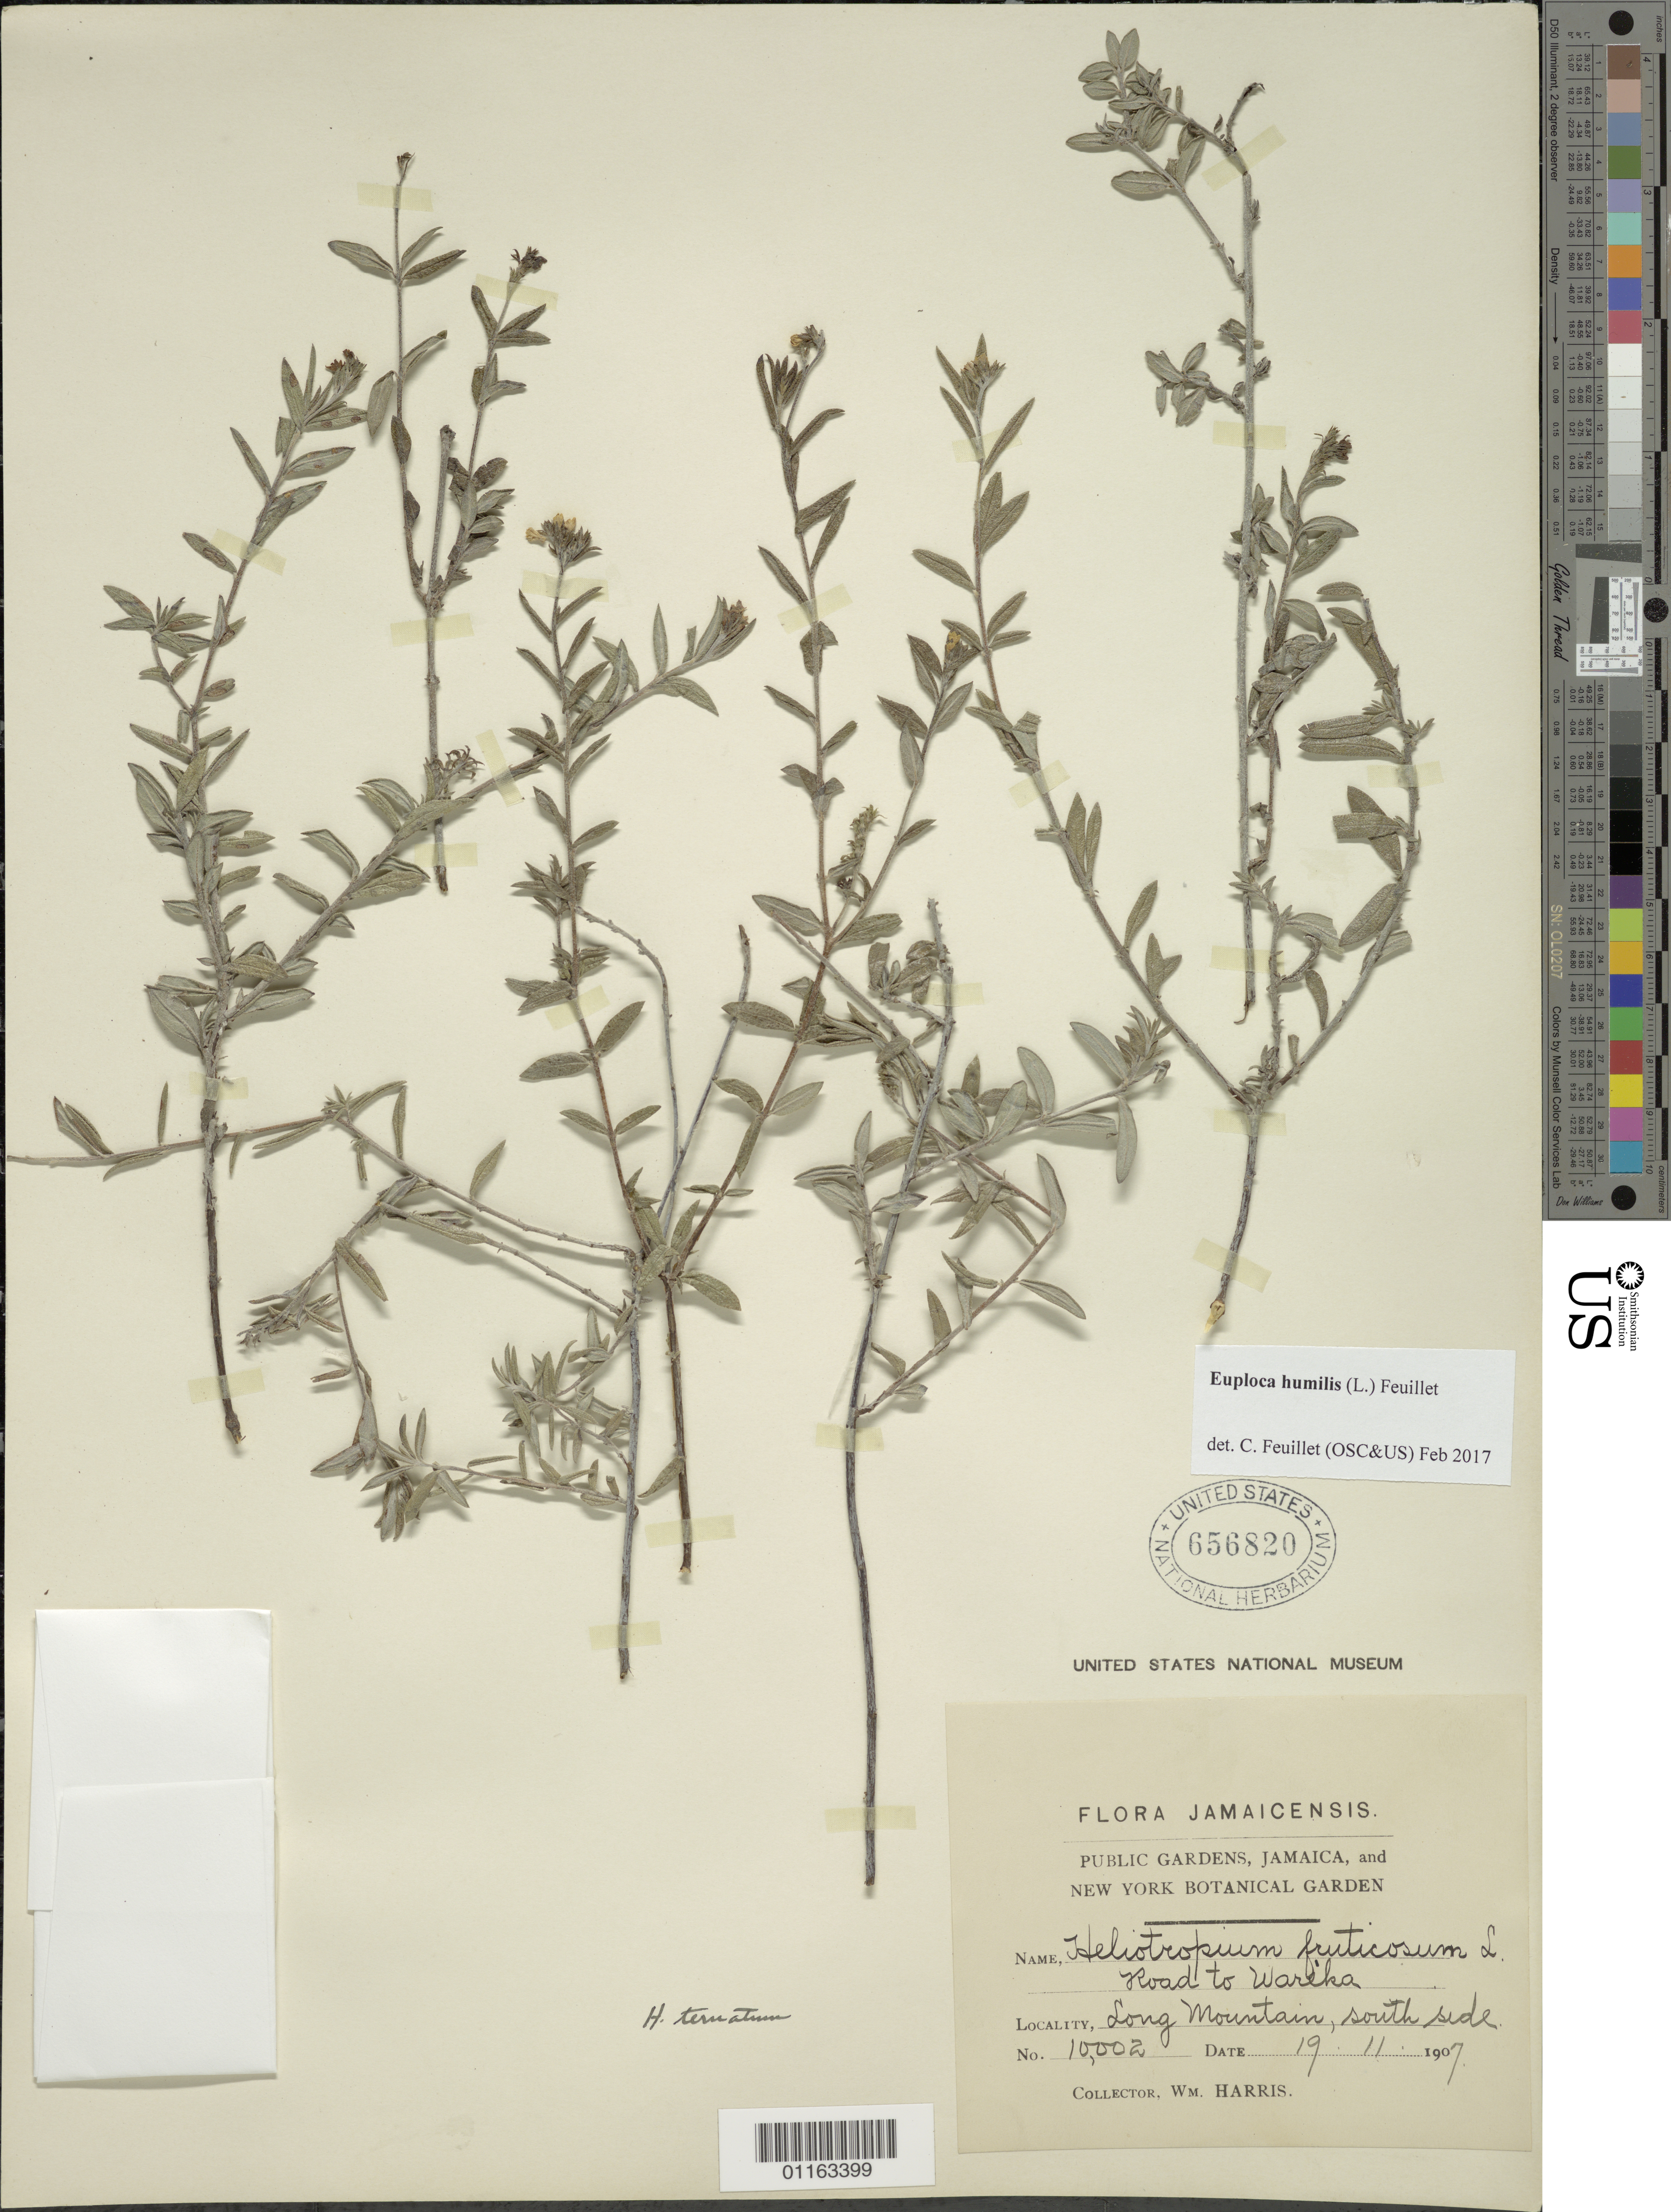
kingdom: Plantae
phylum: Tracheophyta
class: Magnoliopsida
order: Boraginales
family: Heliotropiaceae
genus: Euploca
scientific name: Euploca humilis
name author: (L.) Feuillet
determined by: Feuillet, C.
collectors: W. Harris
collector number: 10002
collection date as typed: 19 Nov 1907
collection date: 1907-11-19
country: Jamaica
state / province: Saint Andrew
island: Jamaica I.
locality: Long Mountain, South Side, road to Warika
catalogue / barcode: US 656820